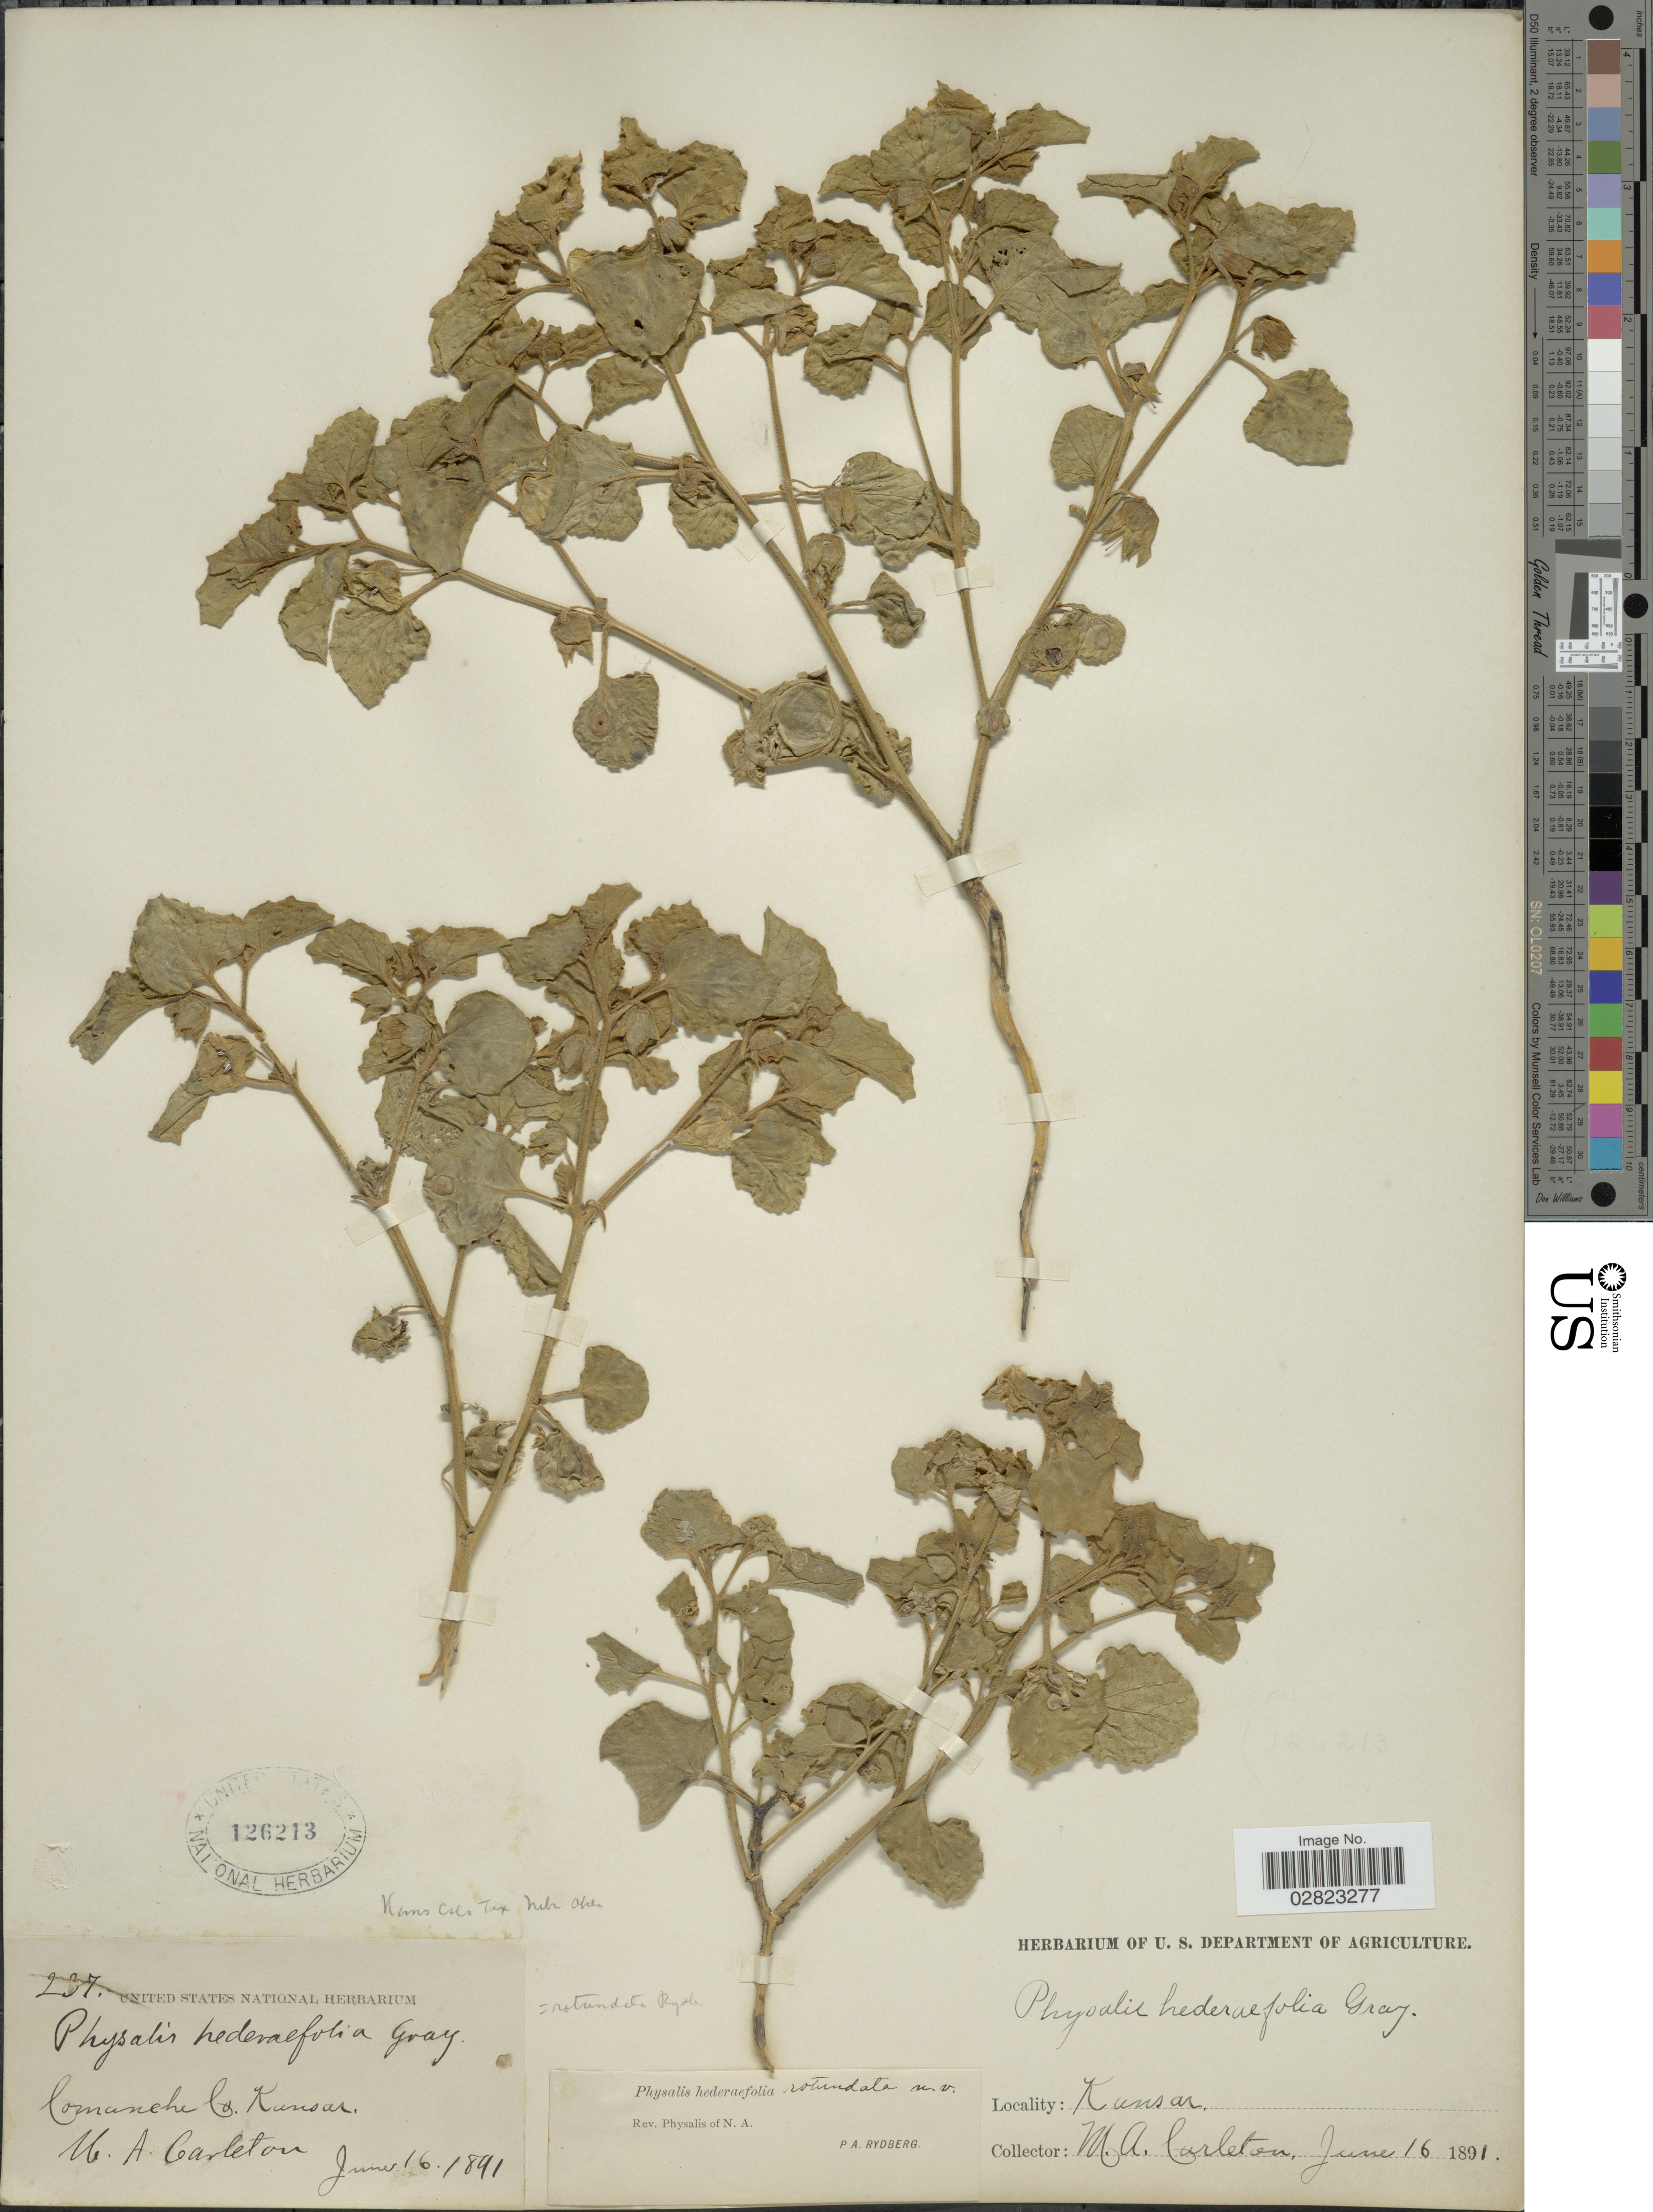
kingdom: Plantae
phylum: Tracheophyta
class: Magnoliopsida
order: Solanales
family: Solanaceae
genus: Physalis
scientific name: Physalis hederifolia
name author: A. Gray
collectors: M. A. Carleton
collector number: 237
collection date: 1891-06-16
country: United States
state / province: Kansas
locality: Comanche Co.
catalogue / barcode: US 126213